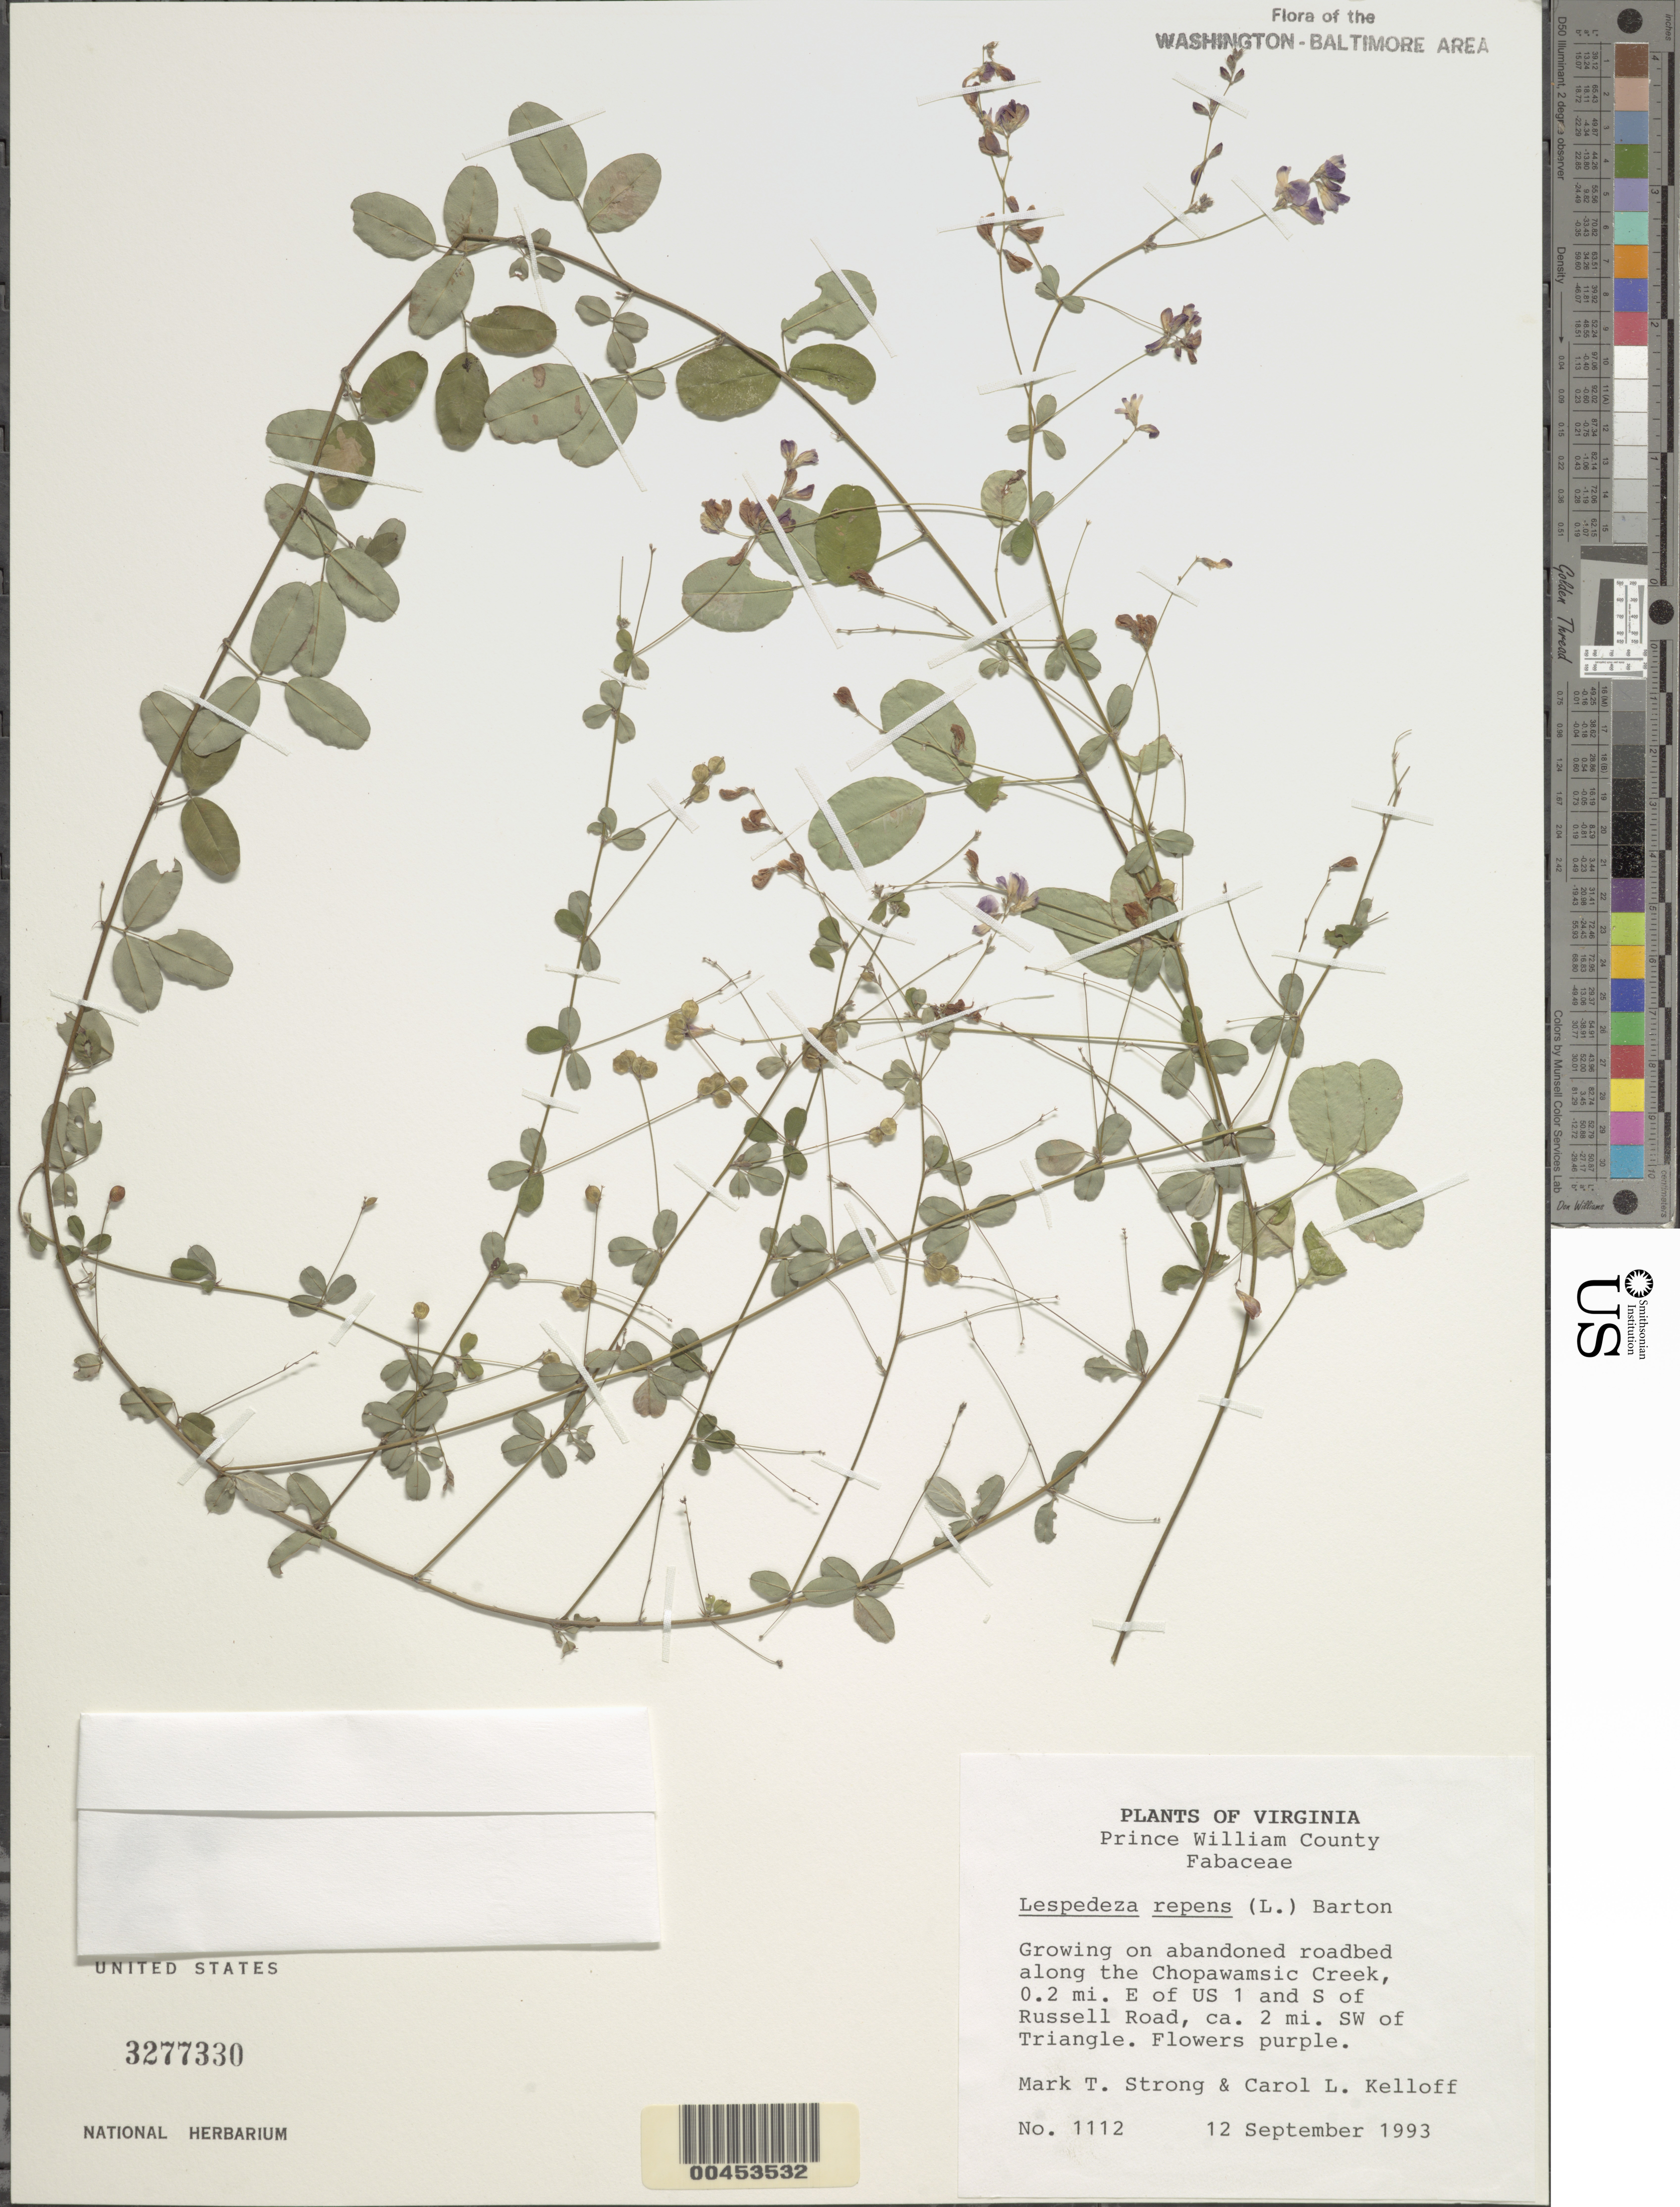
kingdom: Plantae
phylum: Tracheophyta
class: Magnoliopsida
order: Fabales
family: Fabaceae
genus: Lespedeza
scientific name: Lespedeza repens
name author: (L.) W.P.C. Barton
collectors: M. T. Strong & C. L. Kelloff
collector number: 1112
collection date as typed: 12 Sep 1993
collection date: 1993-09-12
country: United States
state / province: Virginia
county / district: Prince William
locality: Along Chopawamsic Creek, E of US 1 and S of Russell Road, SW of Triangle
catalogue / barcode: US 3277330